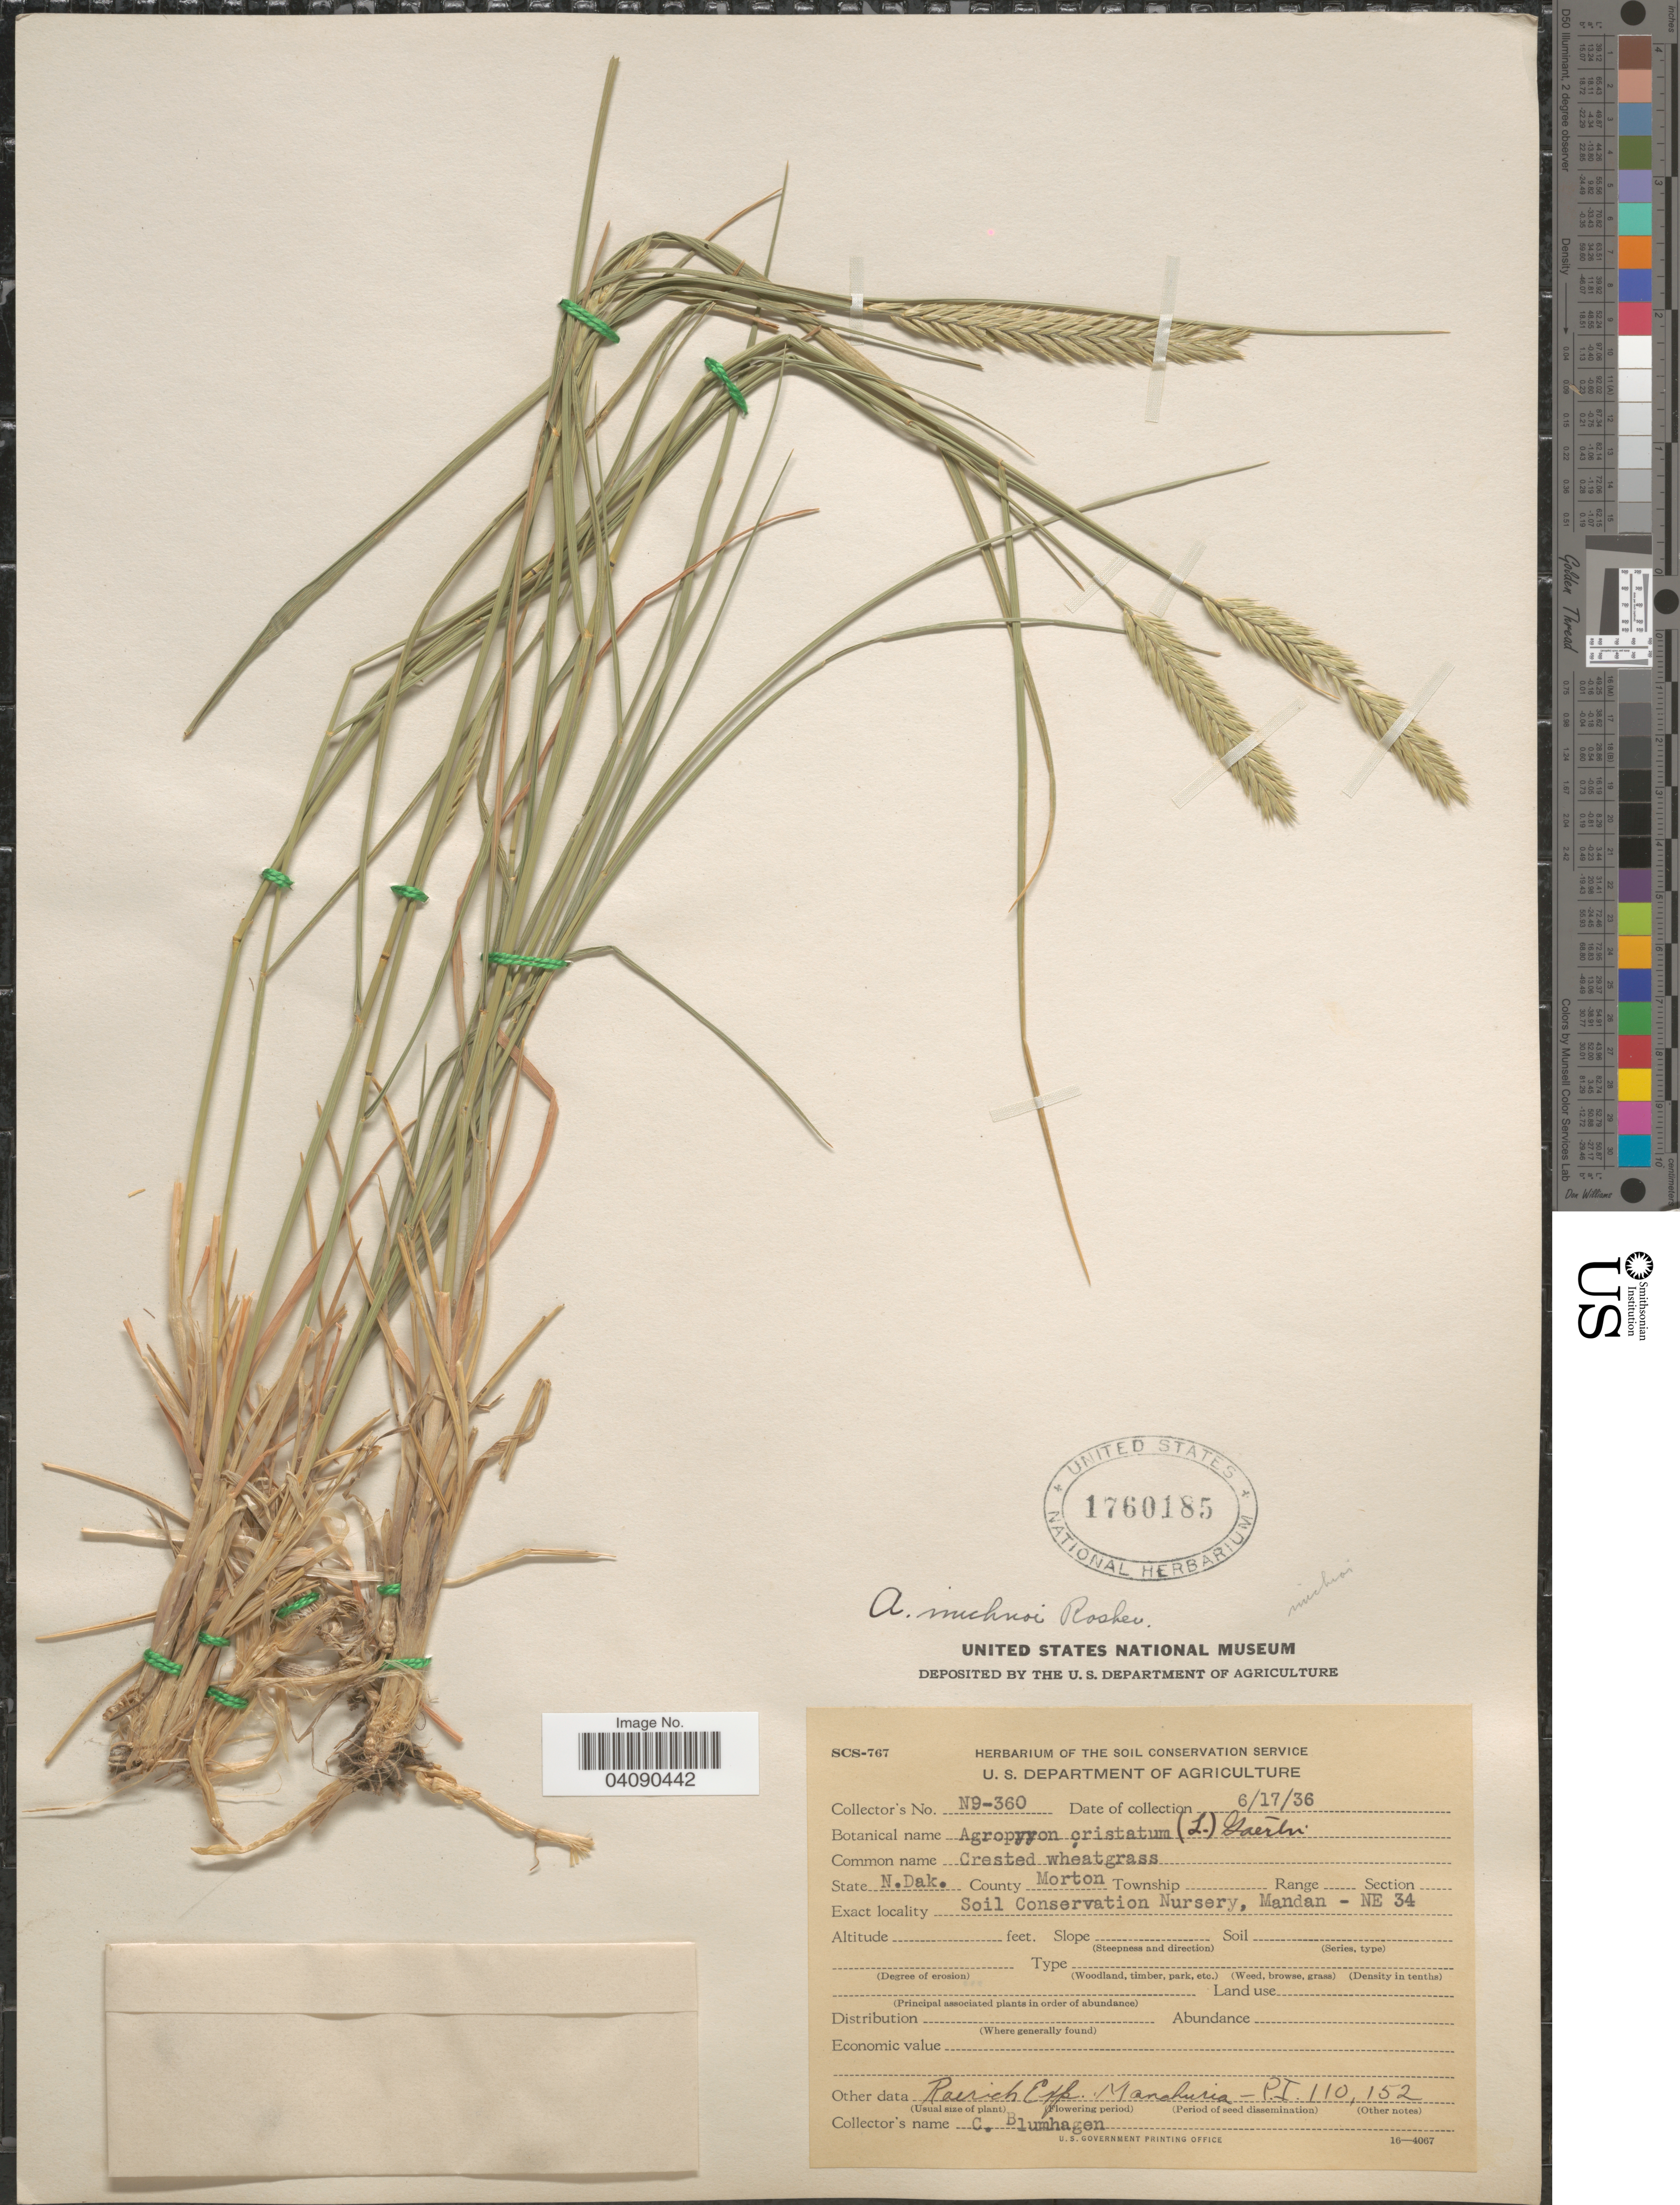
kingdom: Plantae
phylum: Tracheophyta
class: Liliopsida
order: Poales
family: Poaceae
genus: Agropyron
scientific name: Agropyron michnoi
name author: Roshev.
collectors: C. Blumhagen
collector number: N9-360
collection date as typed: Transcribed d/m/y: 17/6/36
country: United States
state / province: North Dakota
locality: County Morton. Soil Conservation Nursery, Mandan - NE 34.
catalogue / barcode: US 1760185